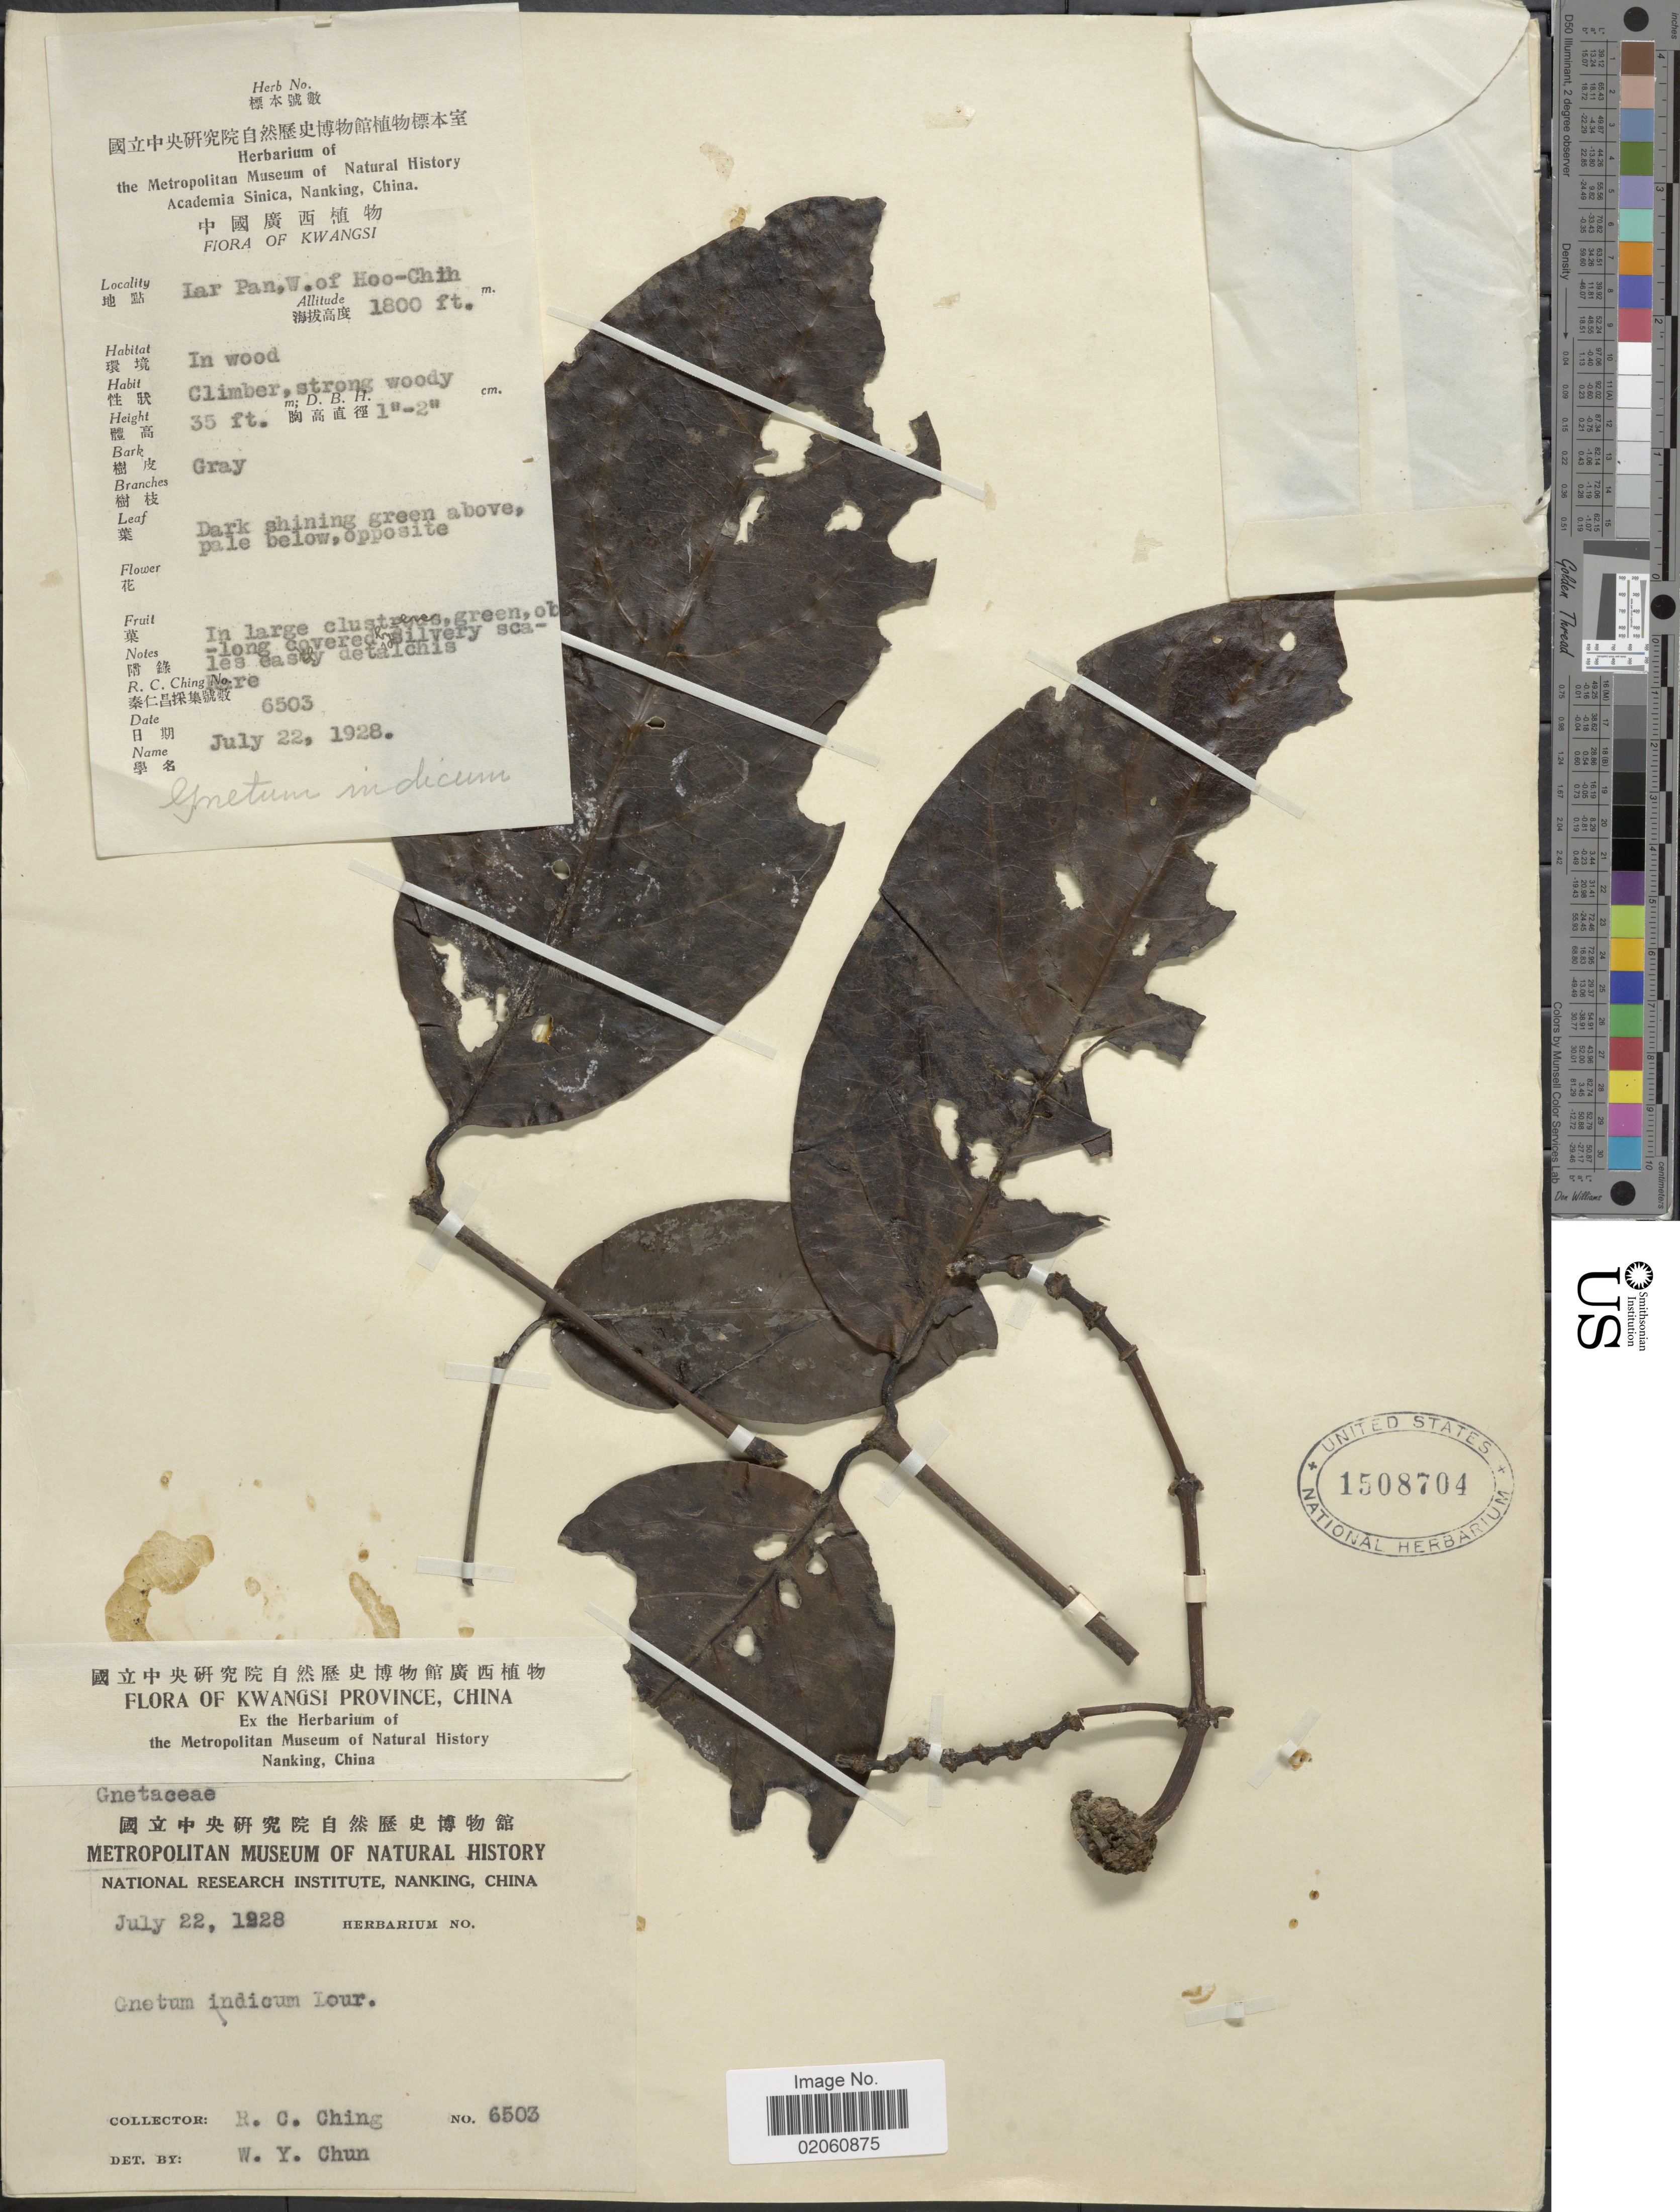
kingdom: Plantae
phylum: Tracheophyta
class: Gnetopsida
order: Gnetales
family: Gnetaceae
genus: Gnetum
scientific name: Gnetum indicum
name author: (Lour.) Merr.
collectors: R. C. Ching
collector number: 6503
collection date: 1928-07-22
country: China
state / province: Guangxi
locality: Kwangsi Province, Kwangsi, Lar Pan, W of Hoo-Chih, In wood, Climber, strong woody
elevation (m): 11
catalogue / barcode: US 1508704